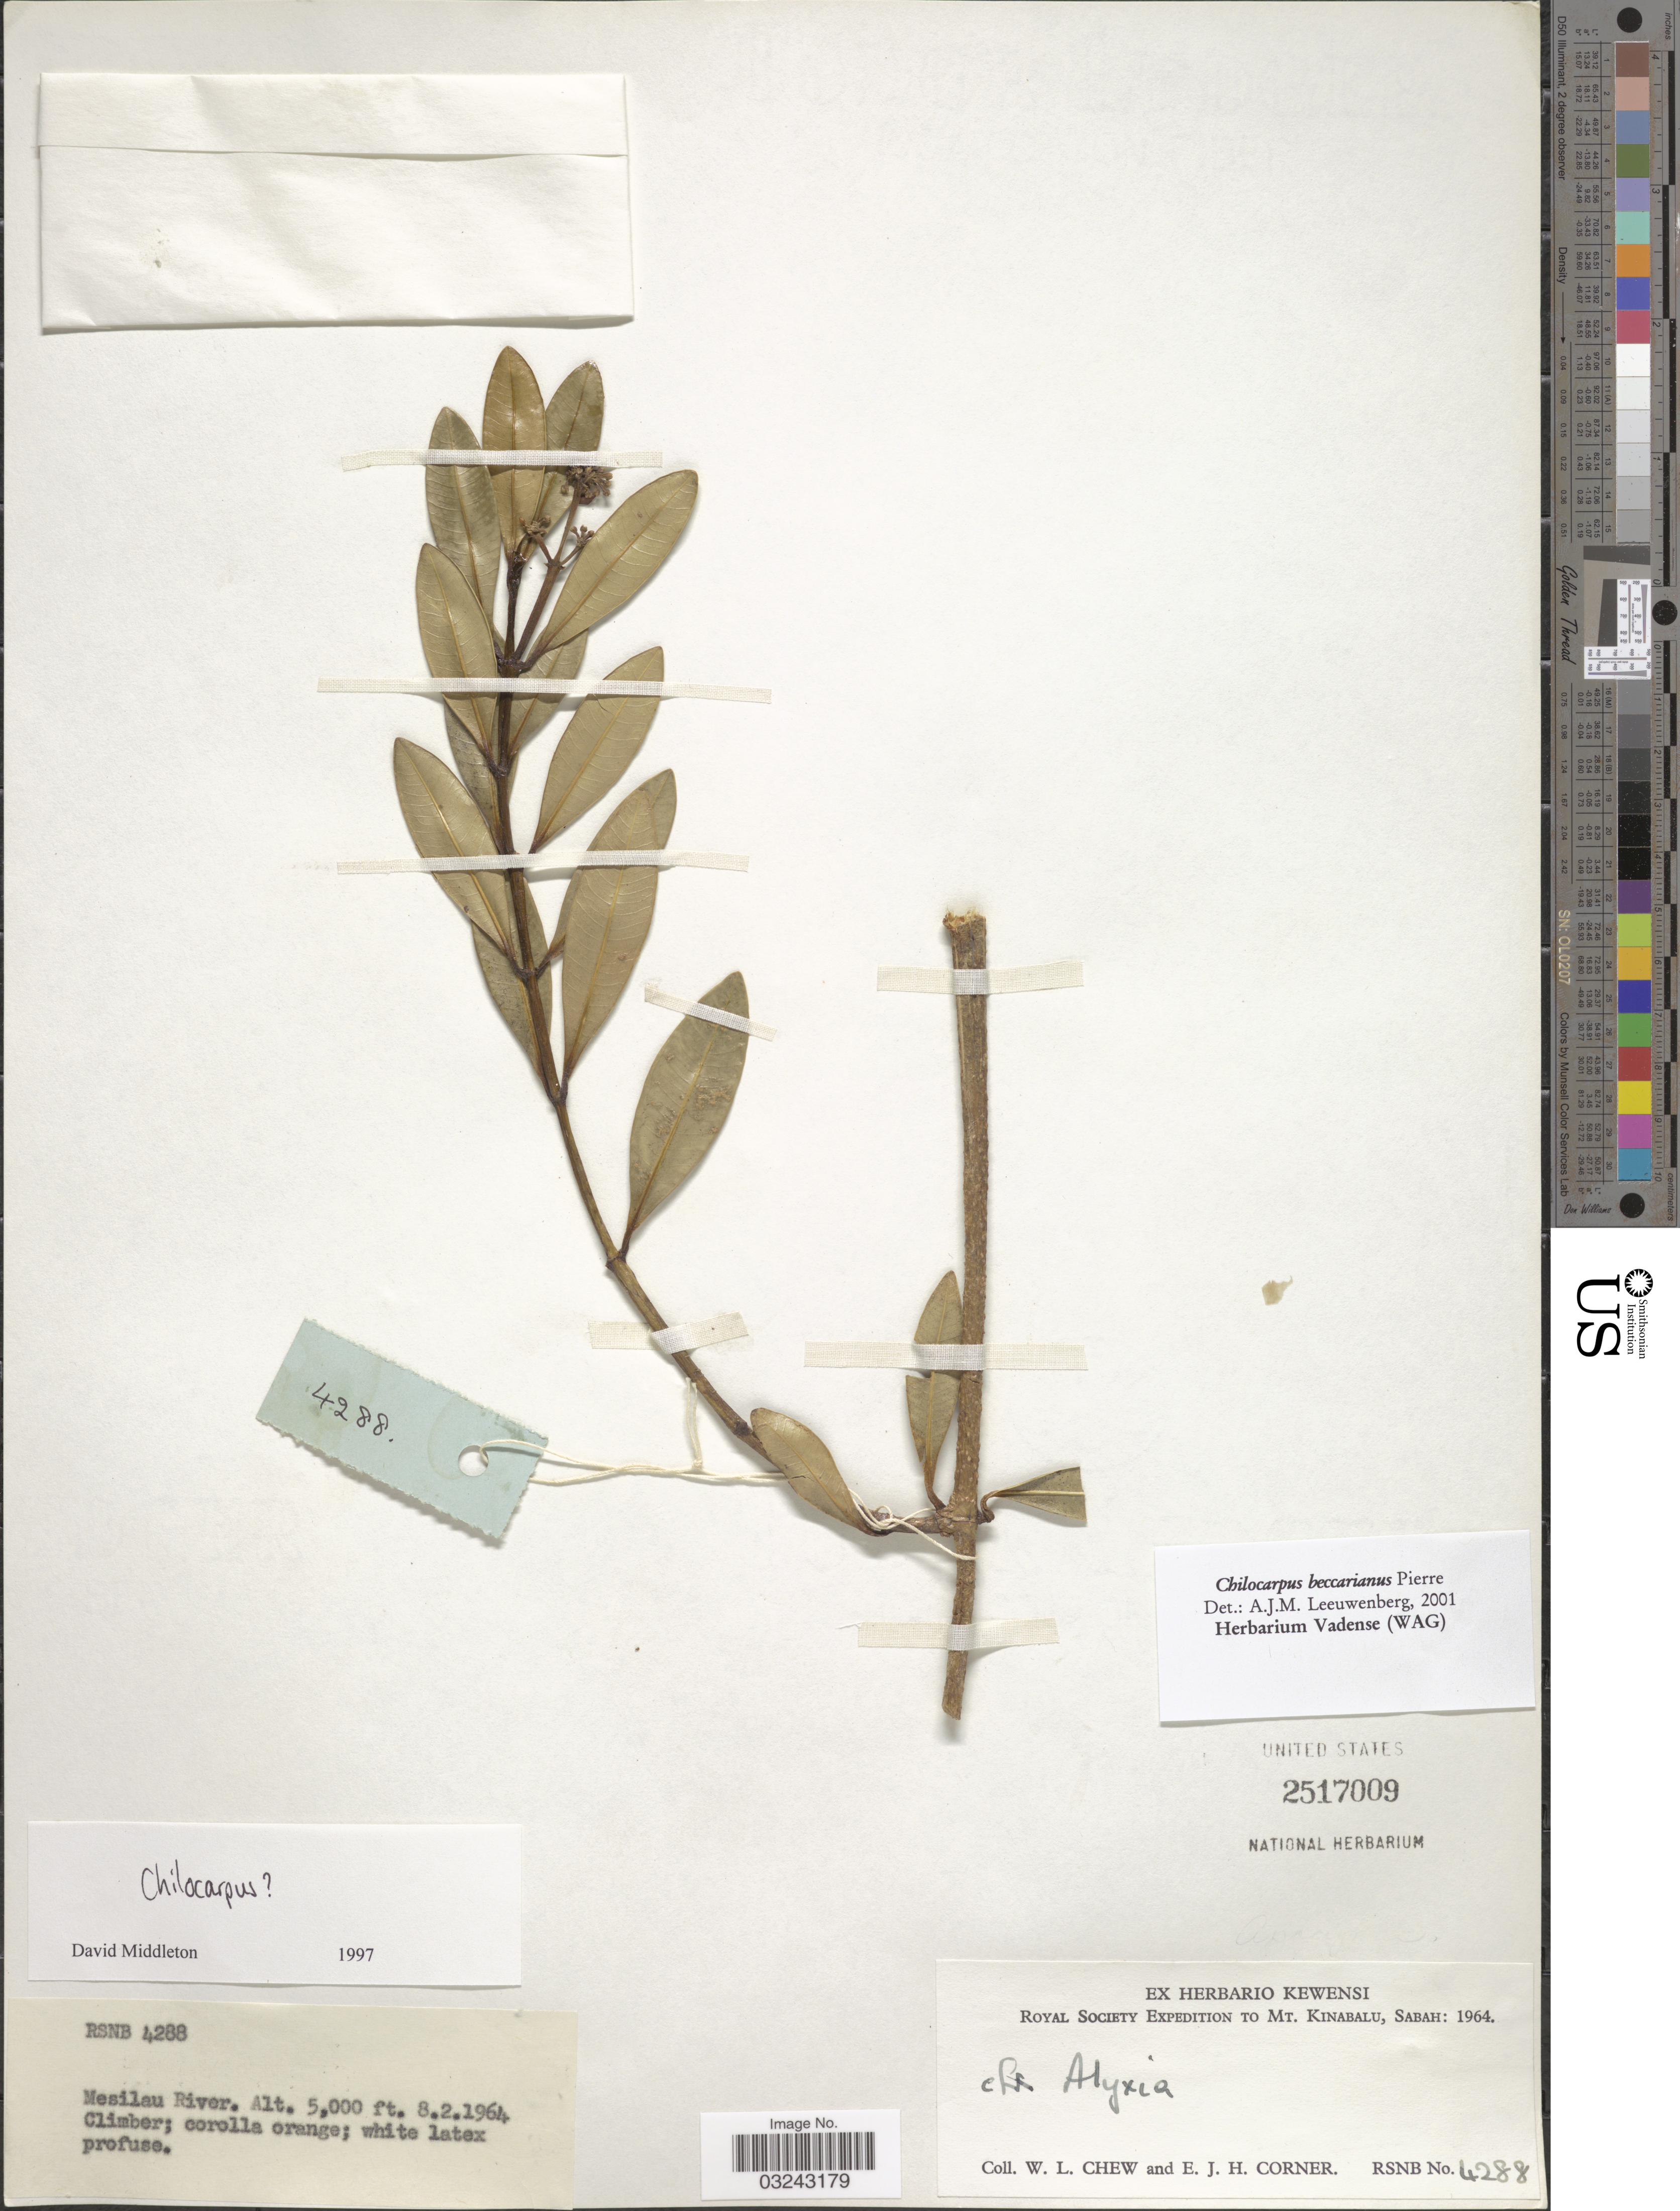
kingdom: Plantae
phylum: Tracheophyta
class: Magnoliopsida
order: Gentianales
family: Apocynaceae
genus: Chilocarpus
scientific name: Chilocarpus beccarianus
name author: Pierre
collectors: W. Chew & E. Corner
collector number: RSNB4288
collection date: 1964-02-08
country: Malaysia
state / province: Sabah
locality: Mt. Kinabalu, Sabah, Mesilau River.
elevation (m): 1524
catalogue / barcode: US 2517009